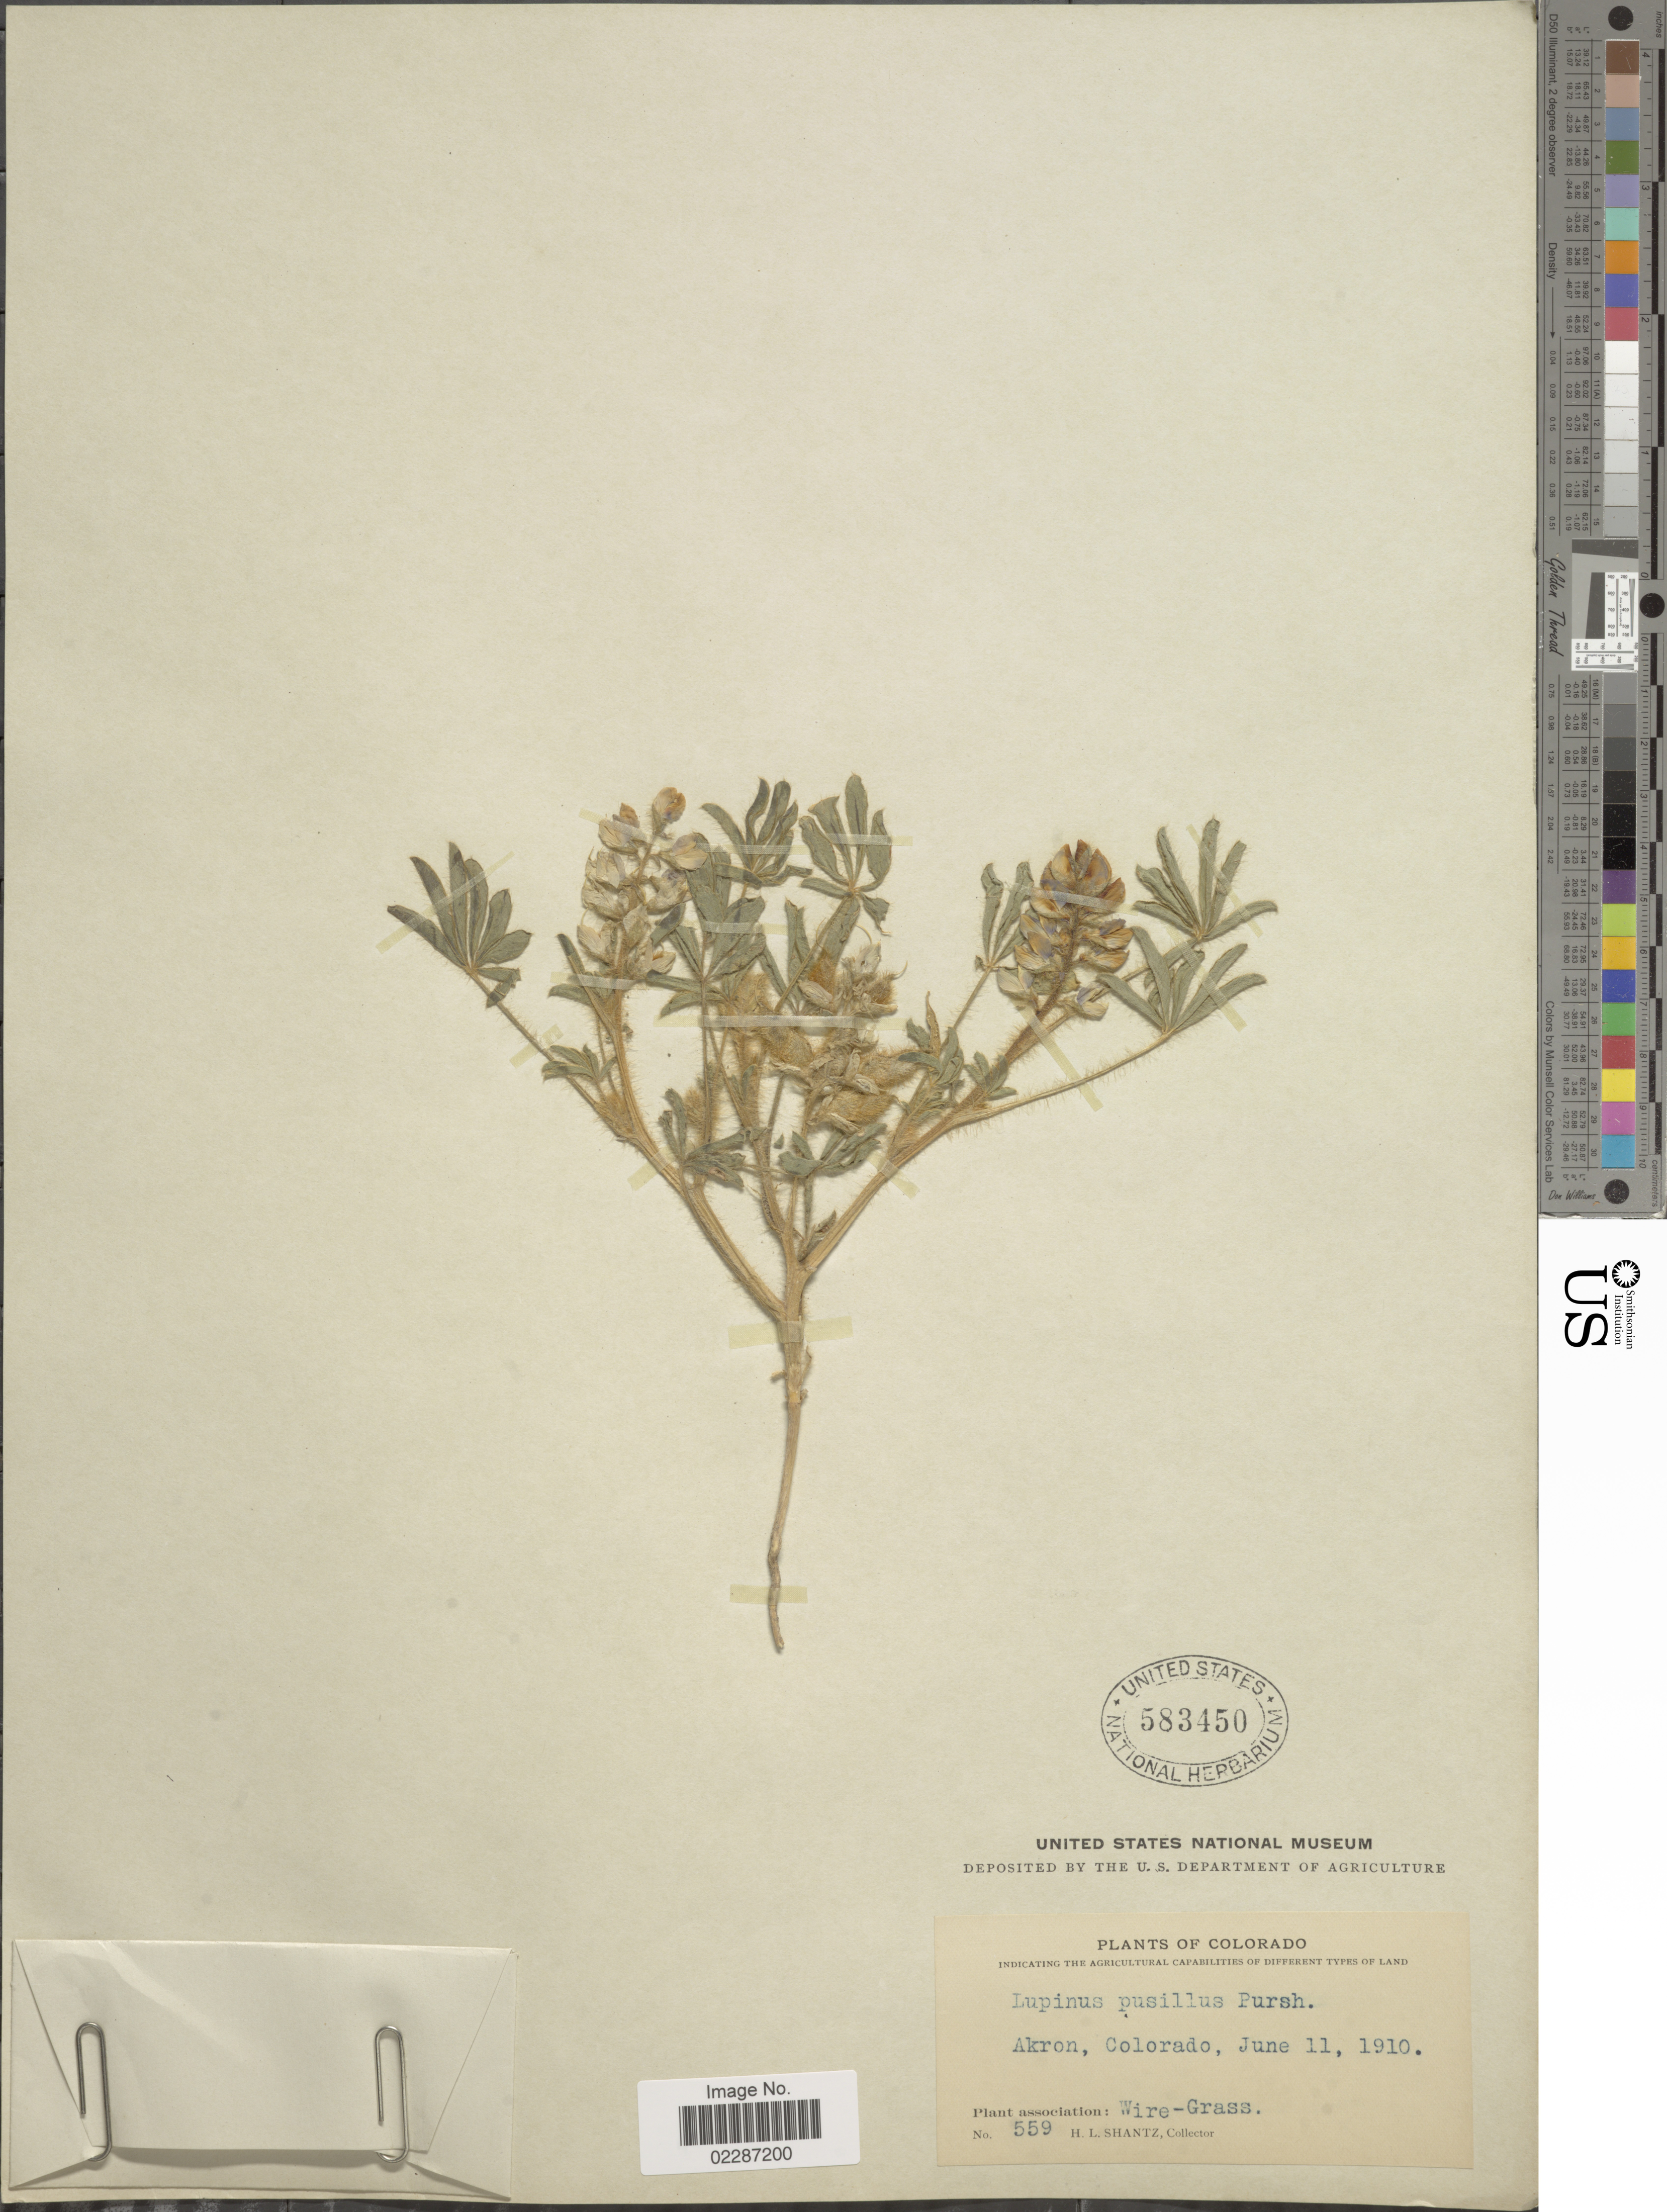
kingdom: Plantae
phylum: Tracheophyta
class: Magnoliopsida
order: Fabales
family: Fabaceae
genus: Lupinus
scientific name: Lupinus pusillus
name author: Pursh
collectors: H. Shantz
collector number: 559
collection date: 1910-06-11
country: United States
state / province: Colorado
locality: Akron, Colorado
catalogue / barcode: US 583450